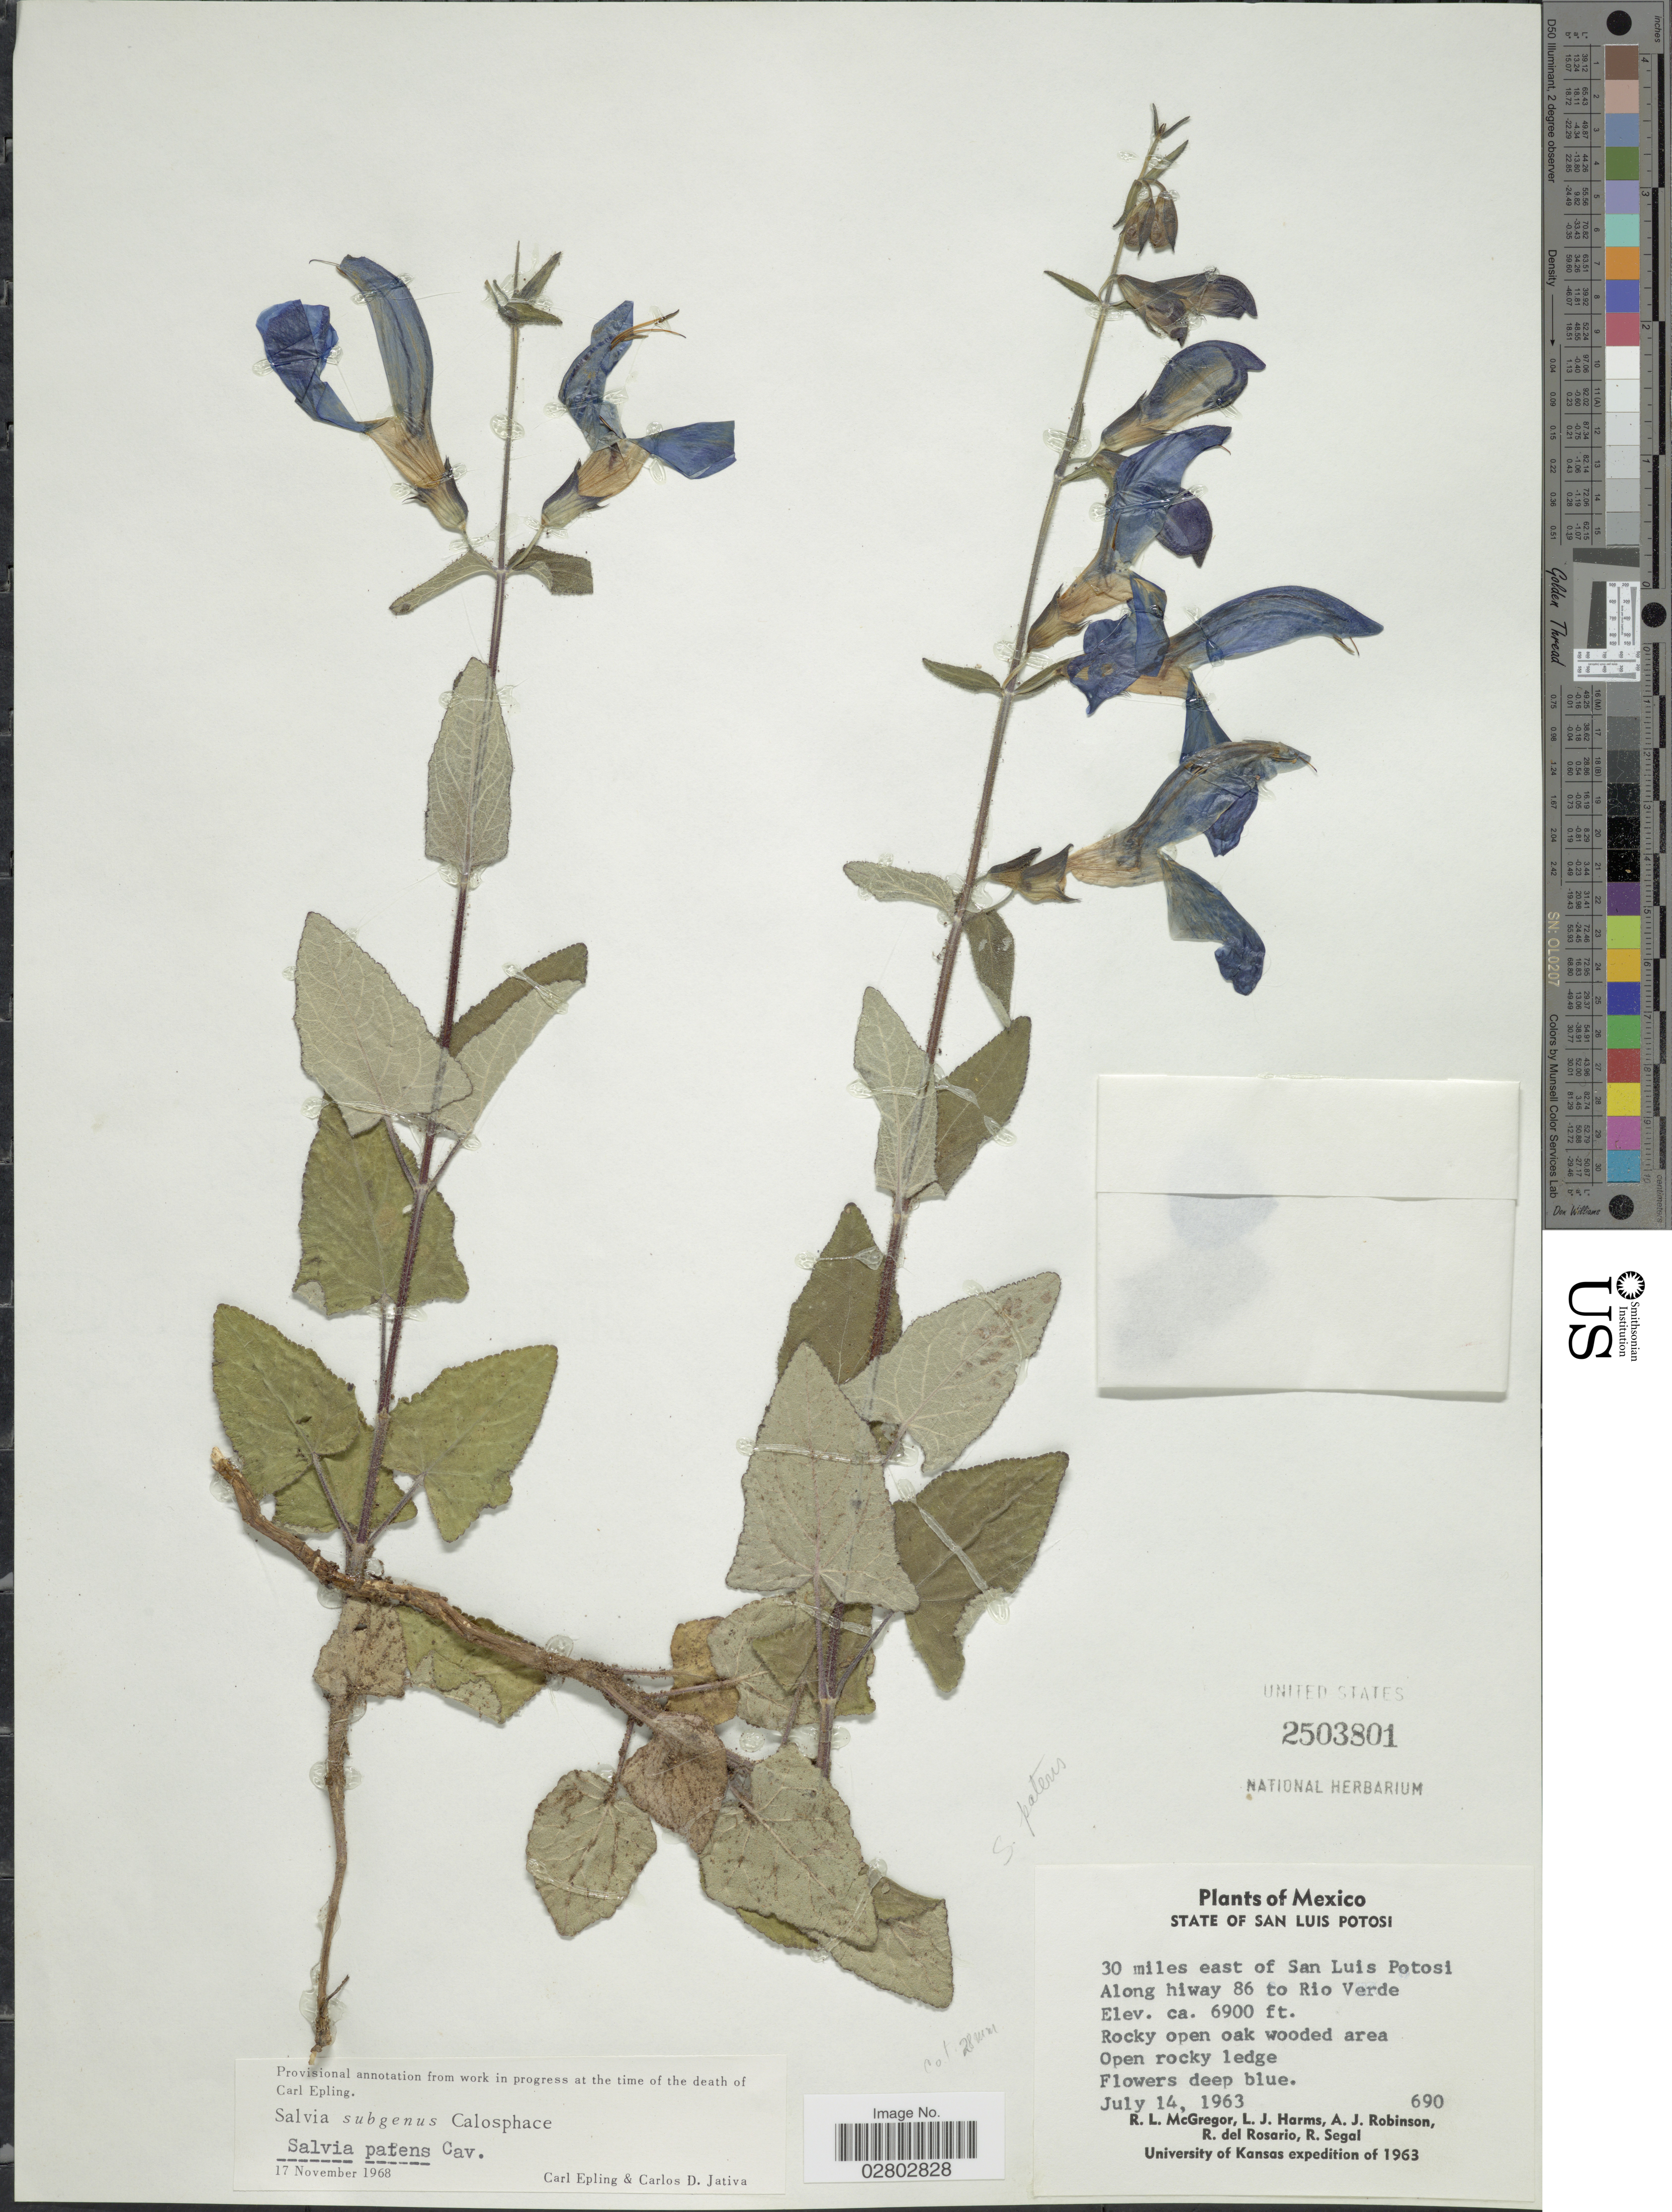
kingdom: Plantae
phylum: Tracheophyta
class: Magnoliopsida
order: Lamiales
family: Lamiaceae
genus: Salvia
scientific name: Salvia patens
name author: Cav.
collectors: R. McGregor, L. Harms, A. J. Robinson, R. del Rosario & R. Segal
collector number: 690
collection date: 1963-07-14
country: Mexico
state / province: San Luis Potosí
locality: State of San Luis Potosi, 30 miles east of San Luis Potosi, Along hiway 86 to Rio Verde.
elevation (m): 2103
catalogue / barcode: US 2503801